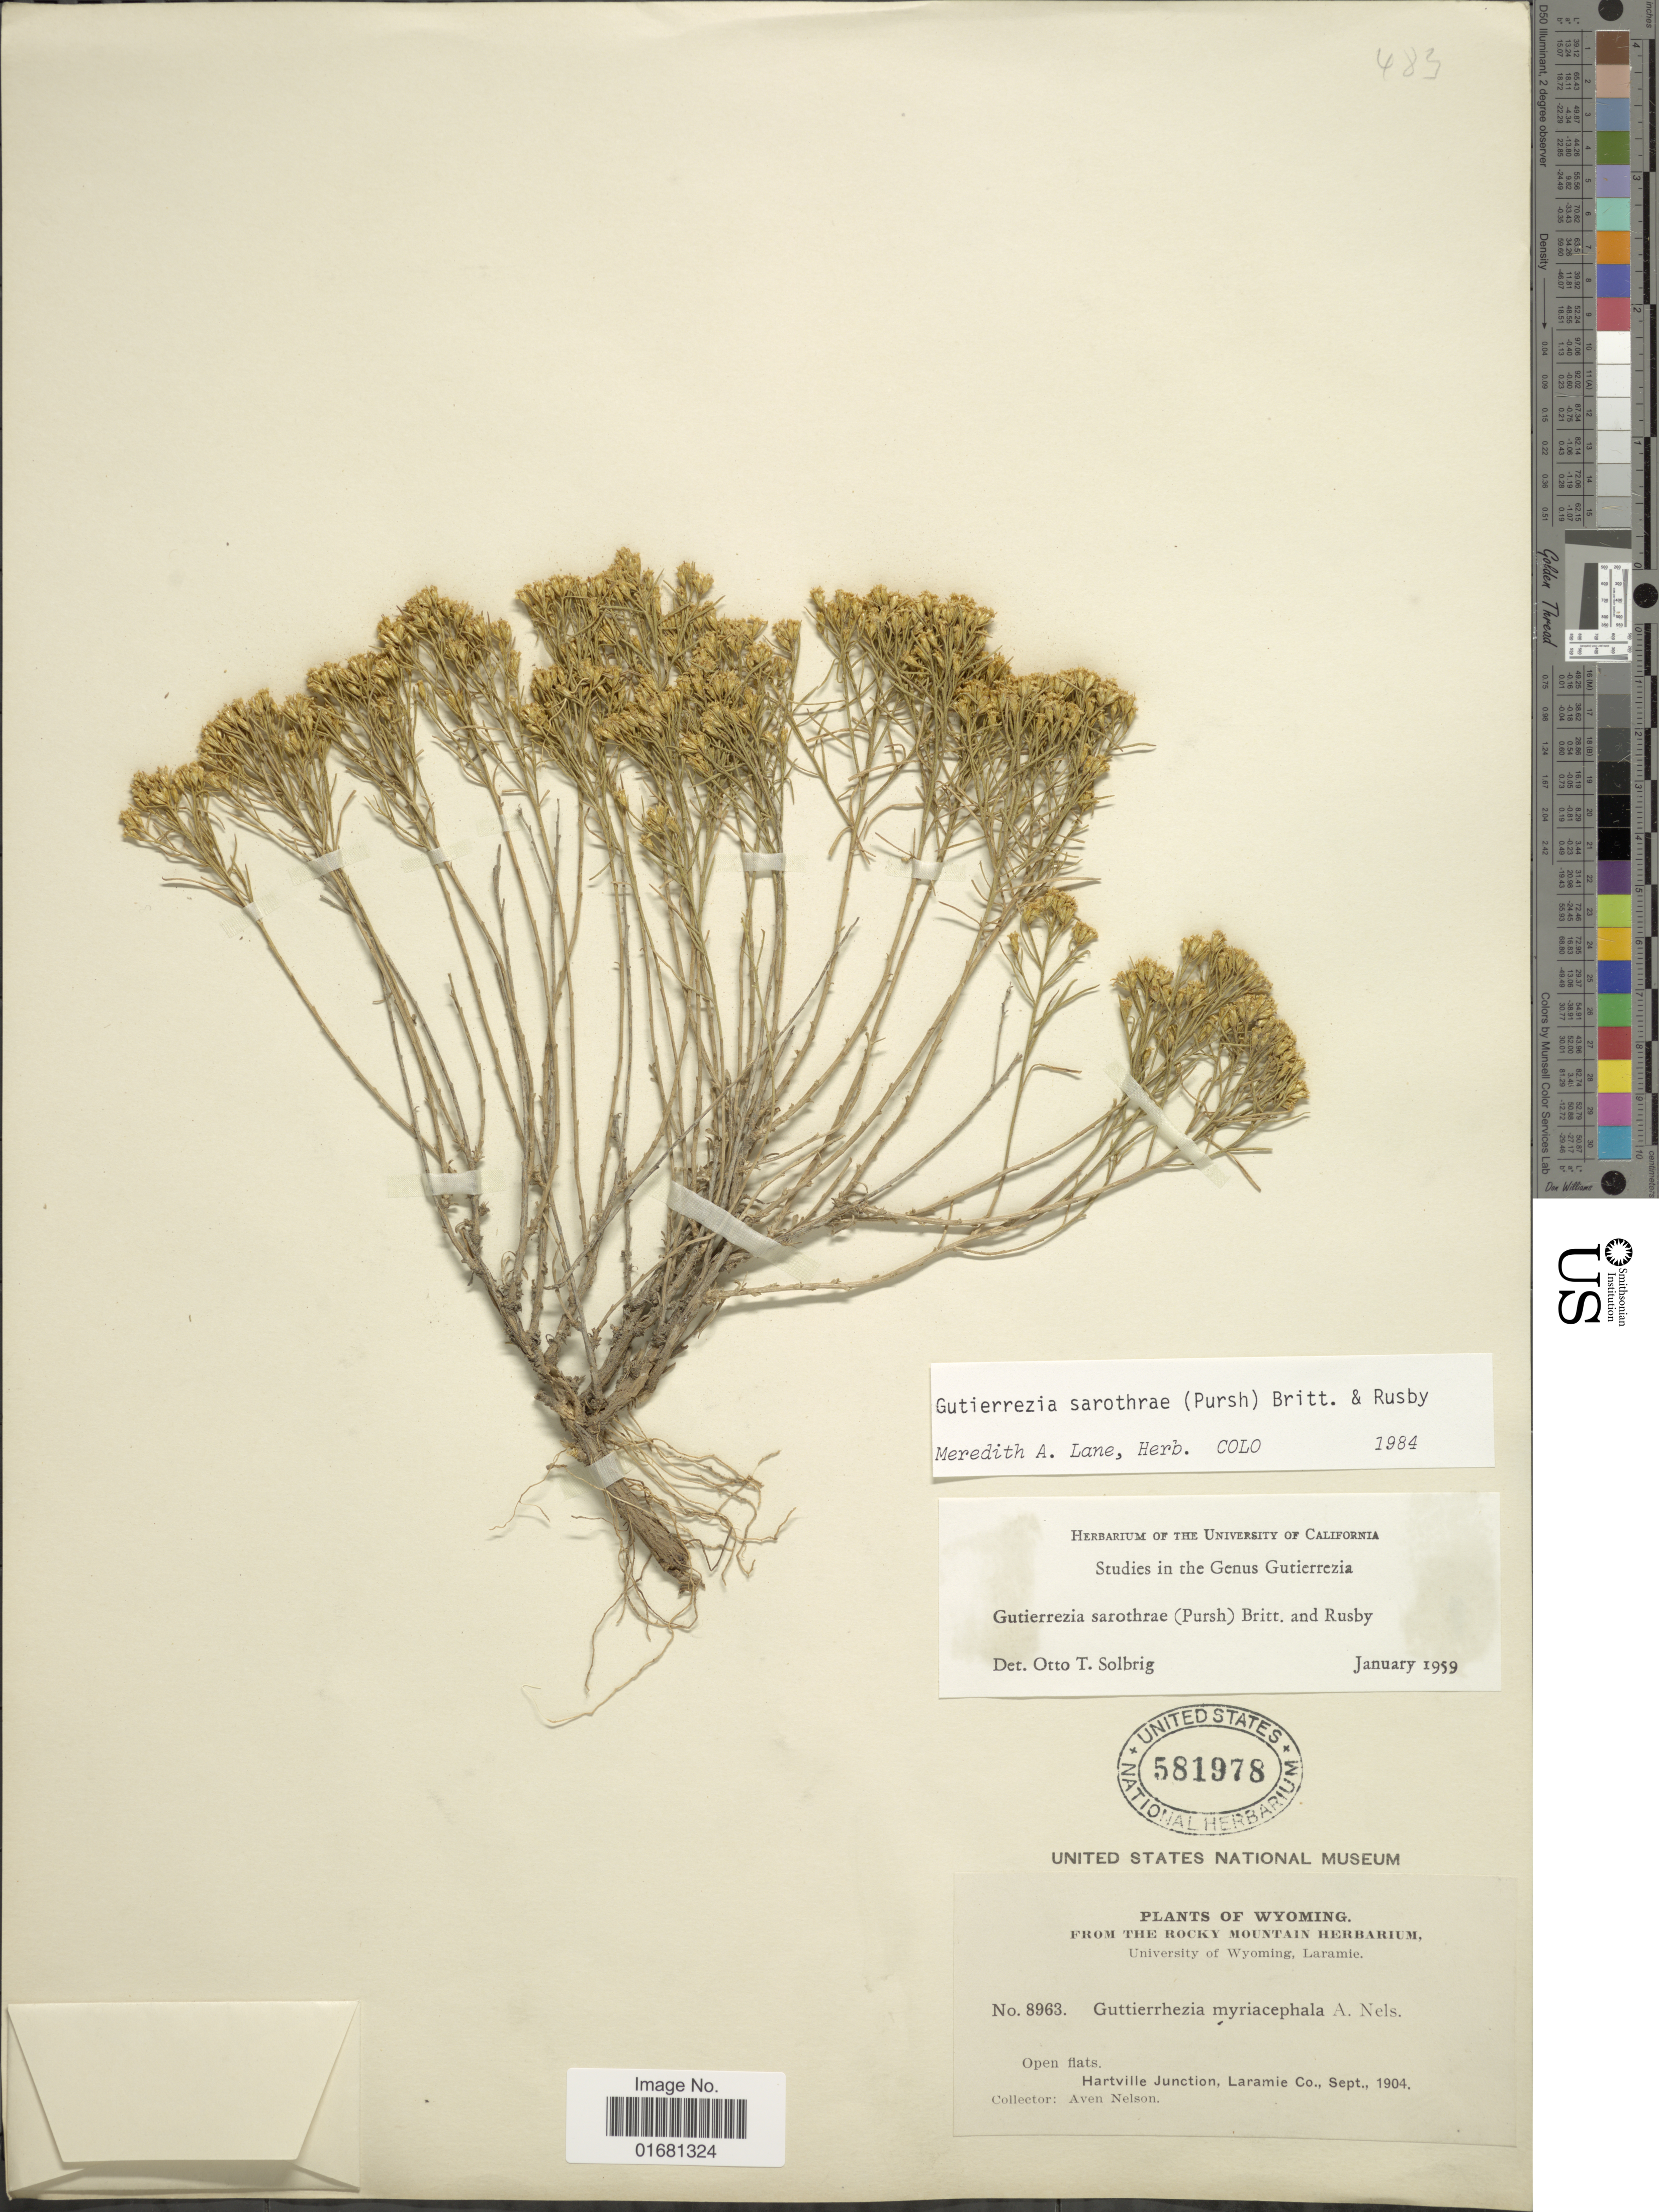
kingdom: Plantae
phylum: Tracheophyta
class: Magnoliopsida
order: Asterales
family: Asteraceae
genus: Gutierrezia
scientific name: Gutierrezia sarothrae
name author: (Pursh) Britton & Rusby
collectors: A. Nelson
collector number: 8963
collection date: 1904-09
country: United States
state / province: Wyoming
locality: Hartville Junction, laramie Co.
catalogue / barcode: US 581978